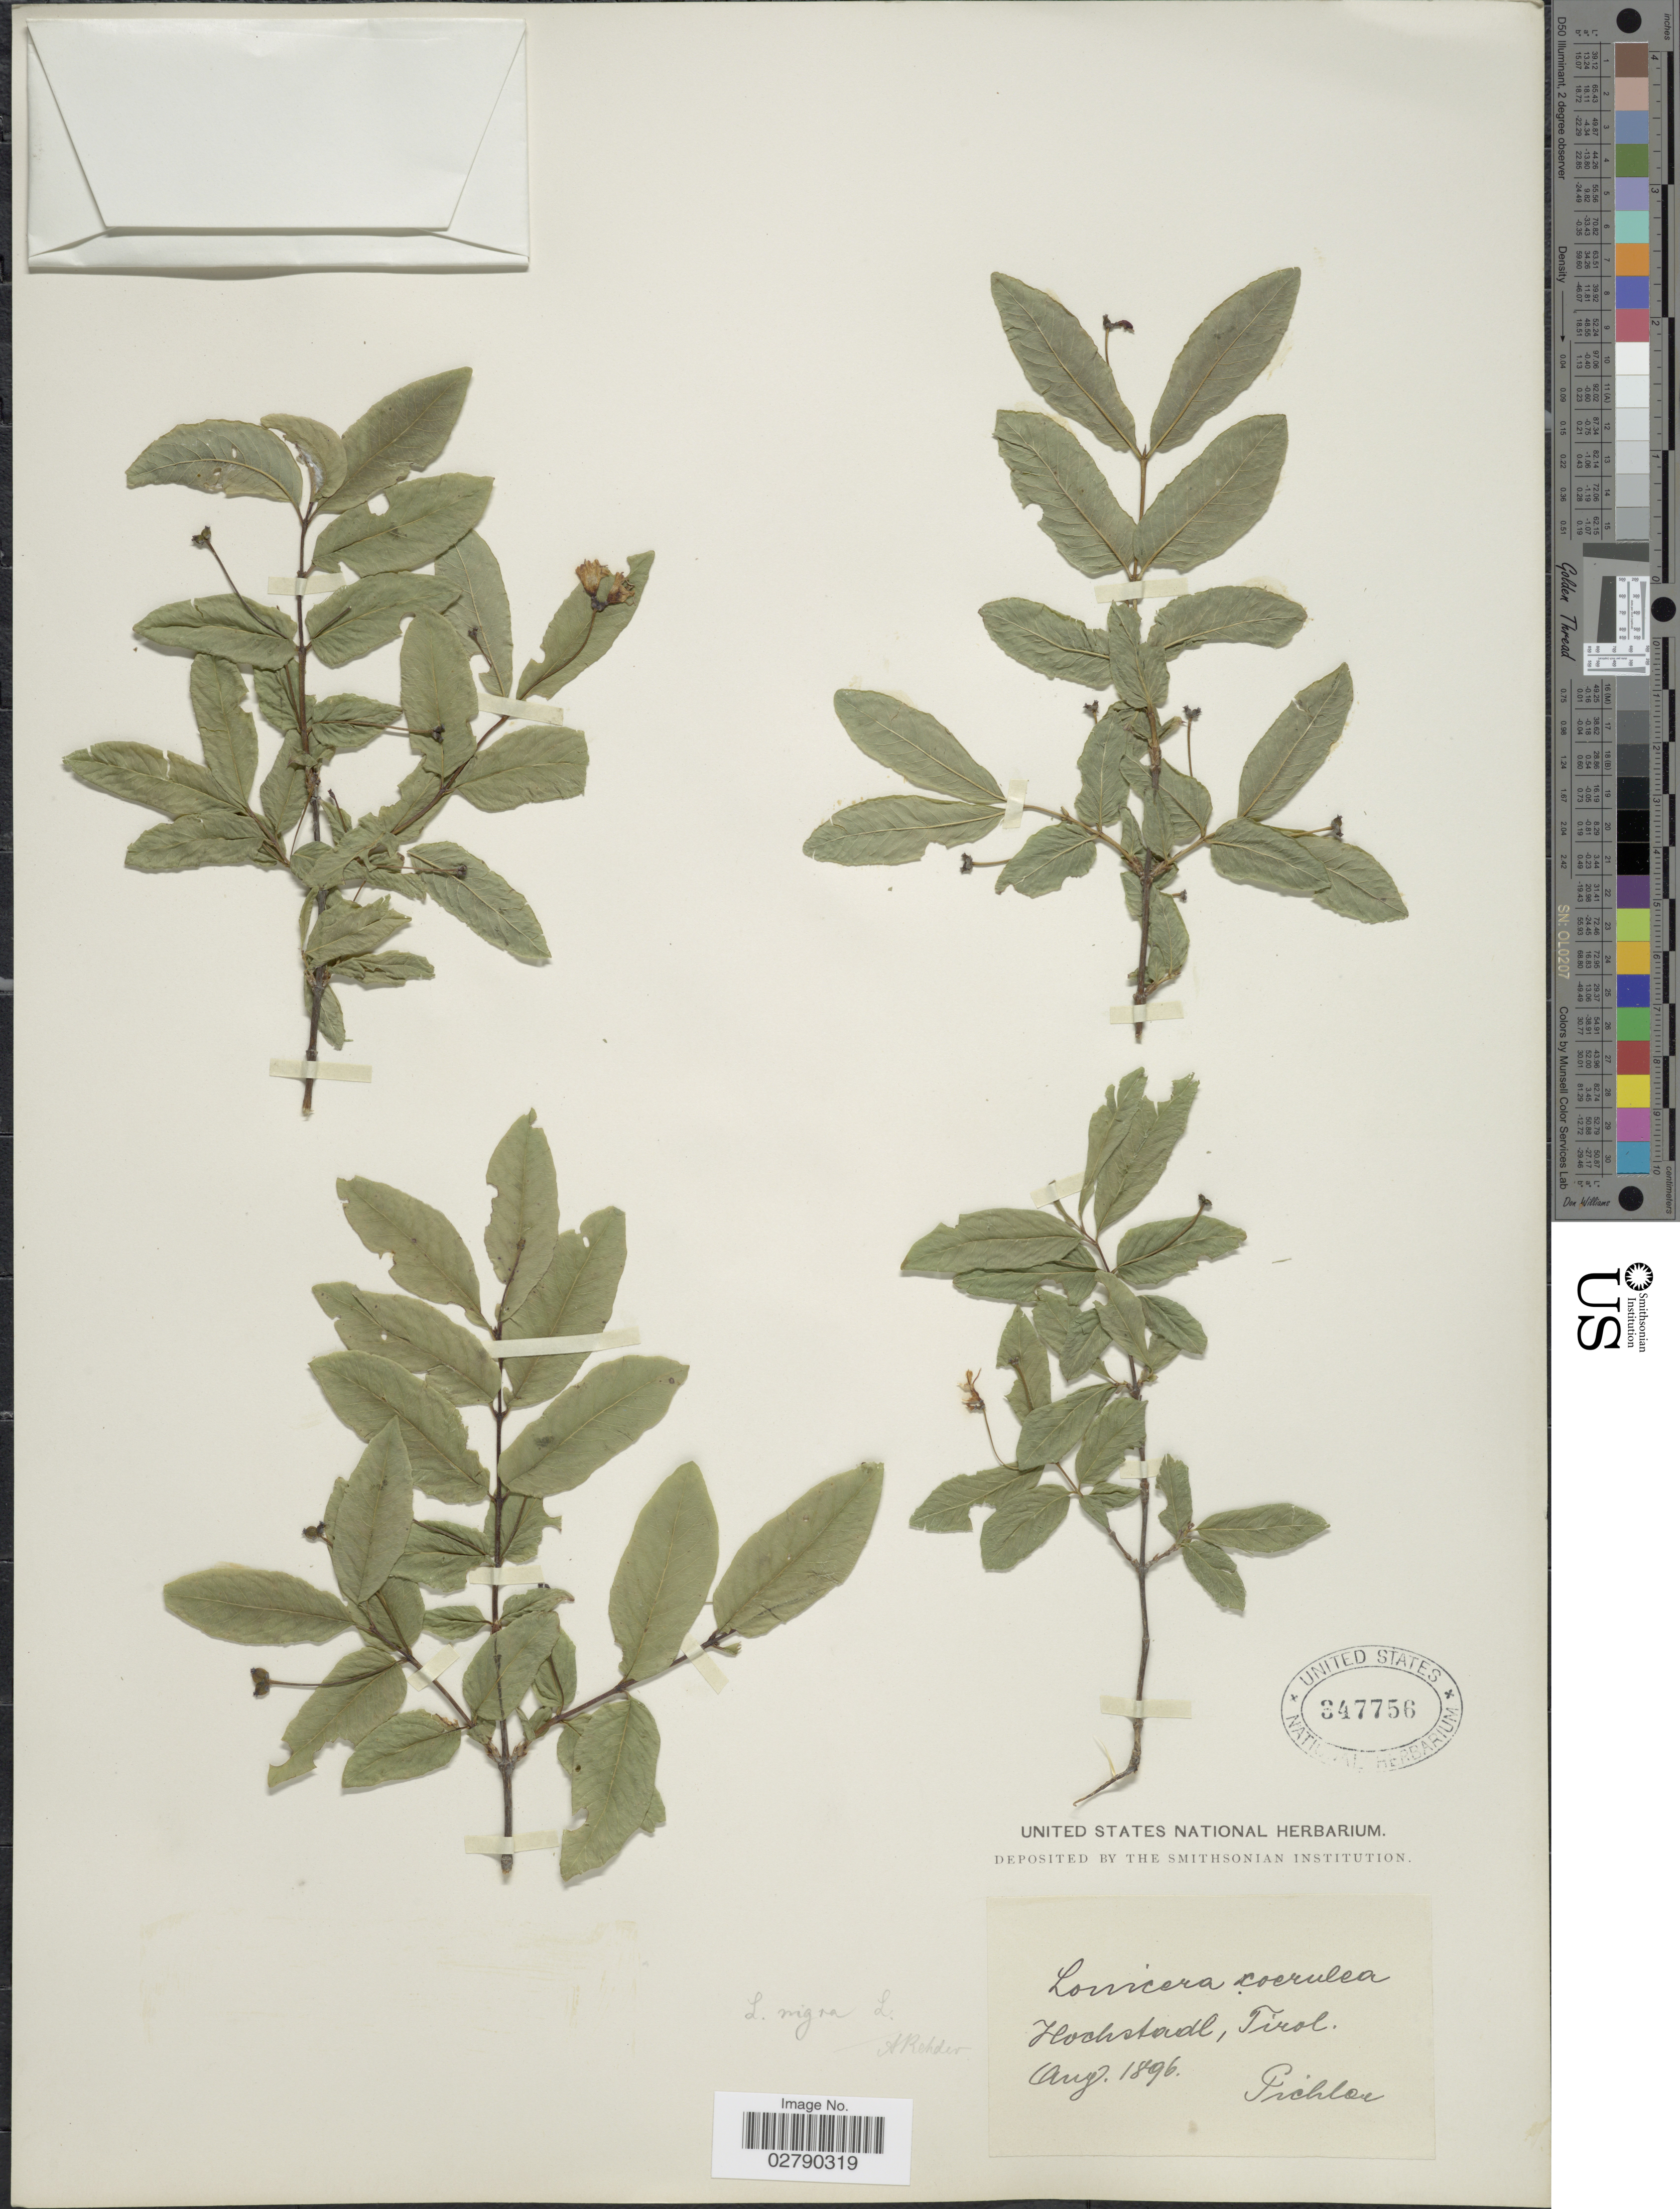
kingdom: Plantae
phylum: Tracheophyta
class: Magnoliopsida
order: Dipsacales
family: Caprifoliaceae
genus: Lonicera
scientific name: Lonicera nigra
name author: L.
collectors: Pichler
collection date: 1896-08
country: Austria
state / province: Tirol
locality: Hochstadt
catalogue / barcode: US 347756